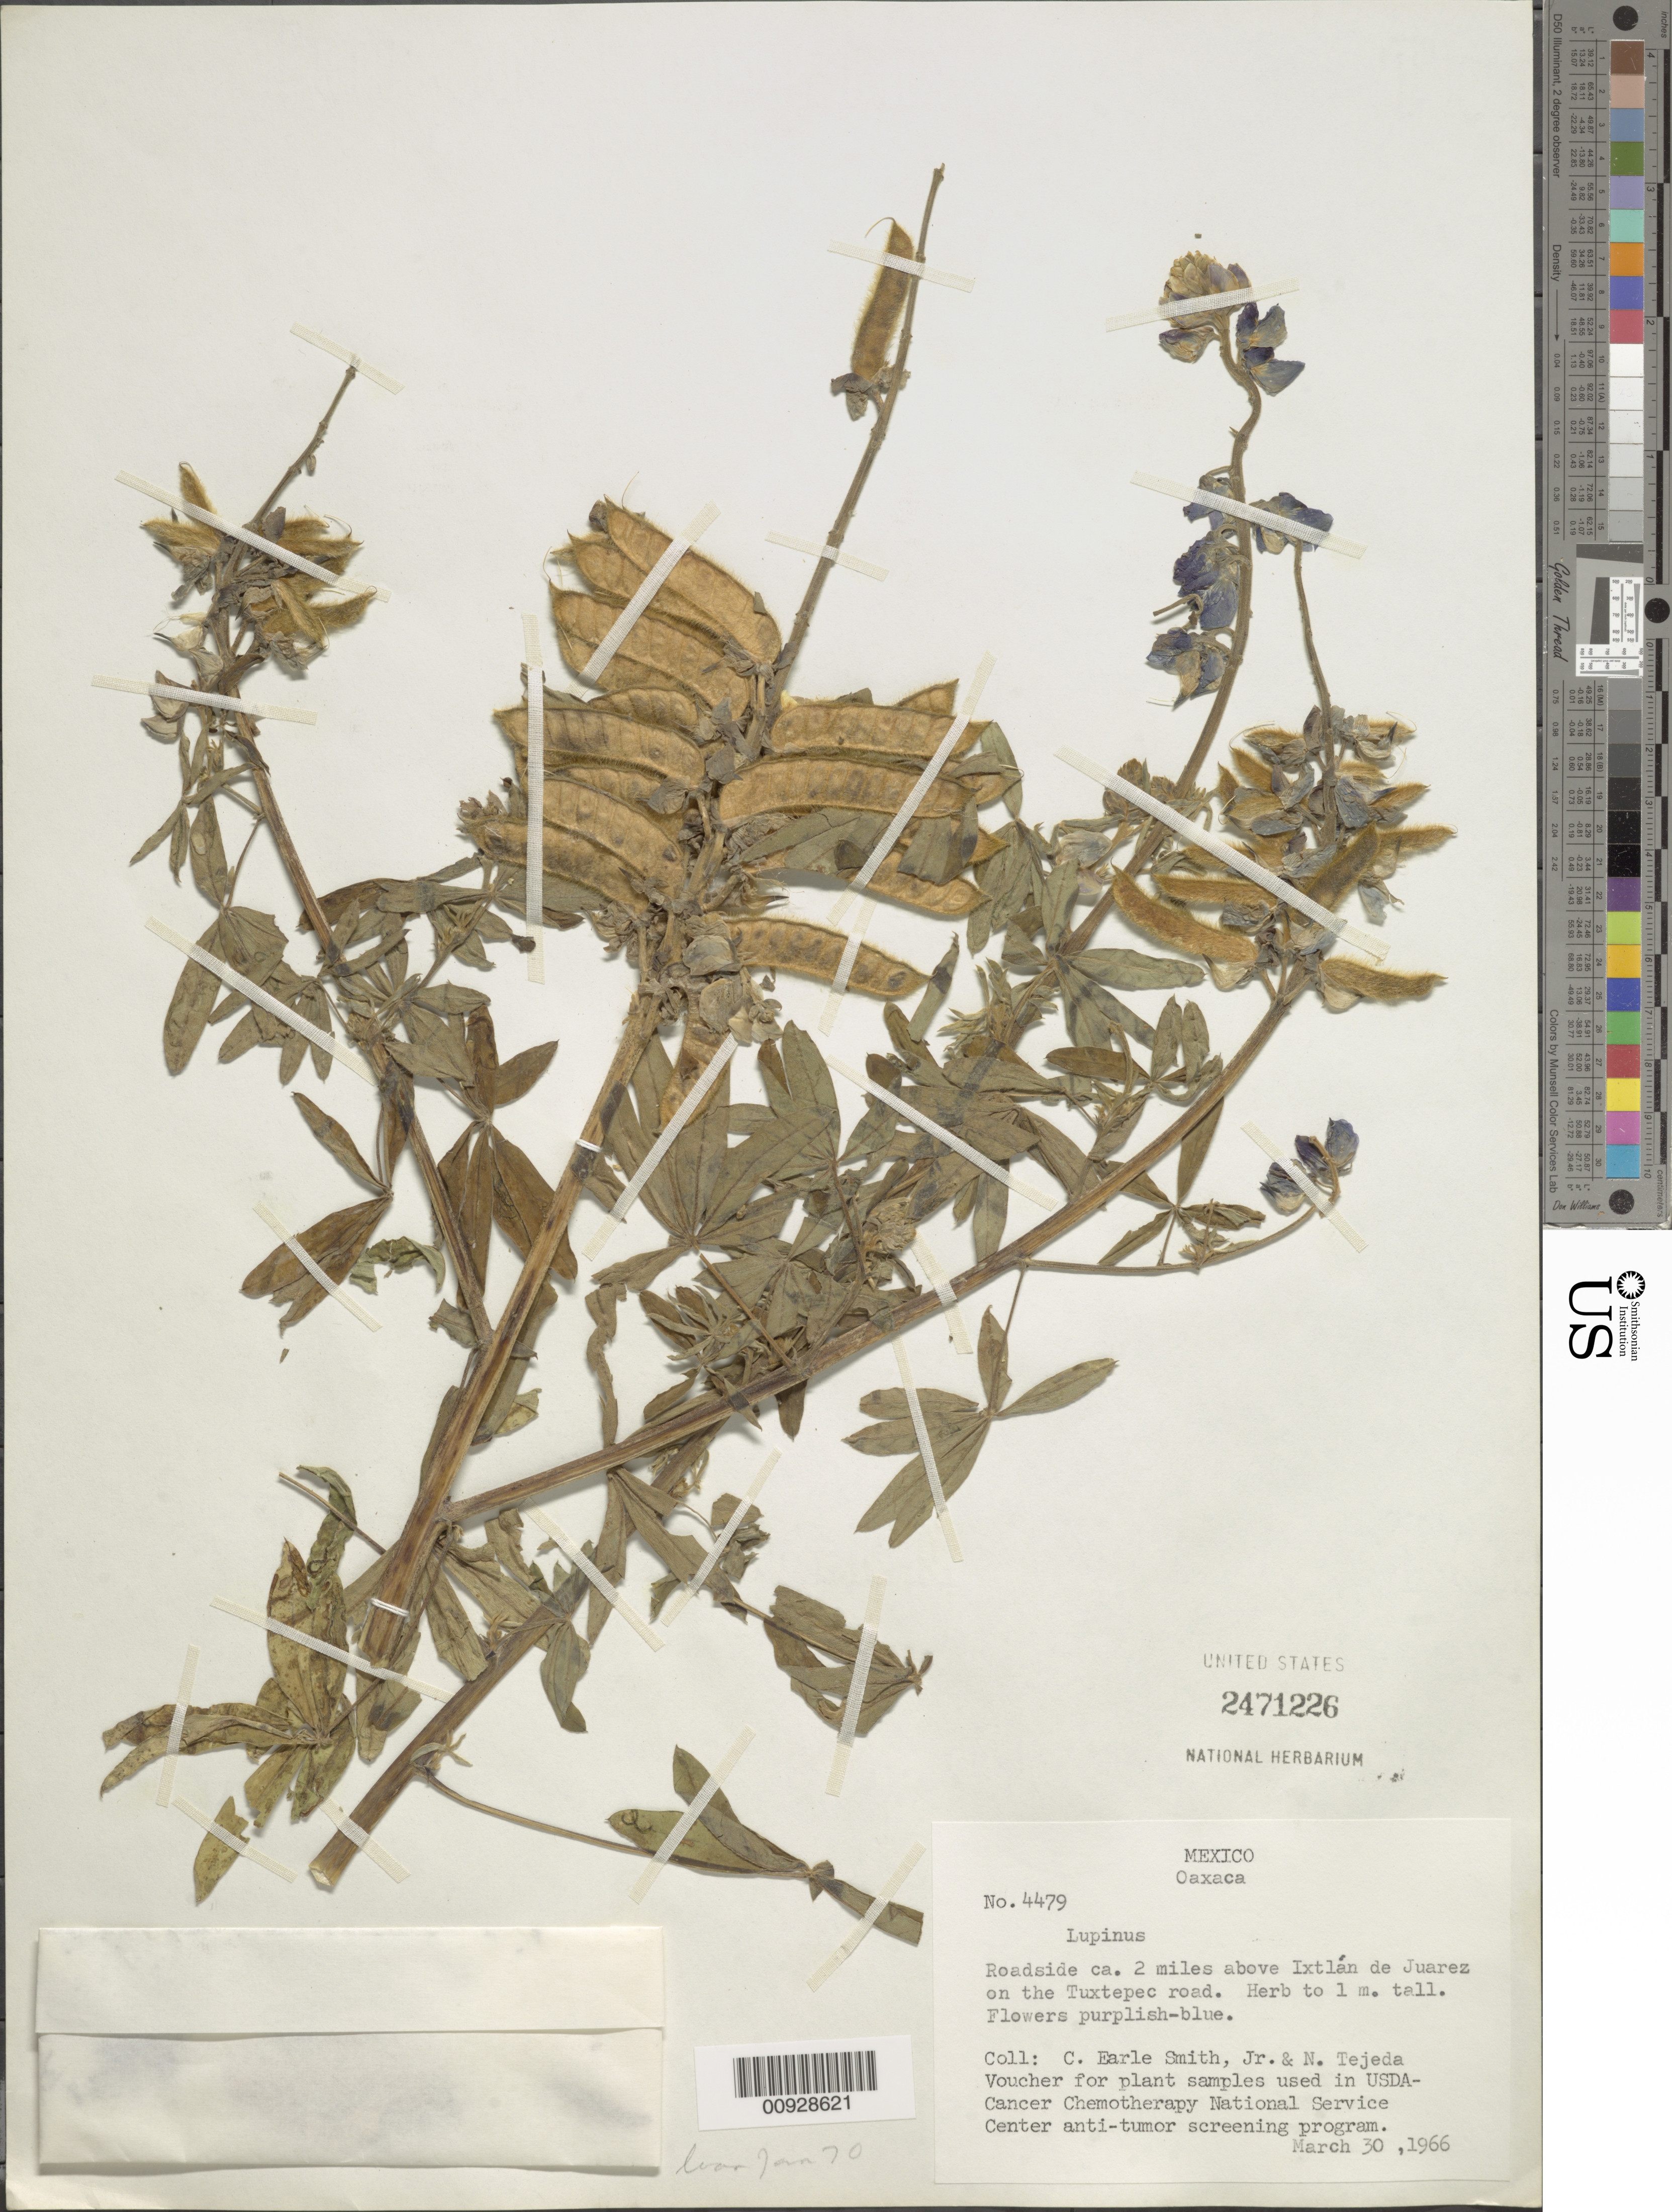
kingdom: Plantae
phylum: Tracheophyta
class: Magnoliopsida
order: Fabales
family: Fabaceae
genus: Lupinus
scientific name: Lupinus sp.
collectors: C. E. Smith Jr. & N. Tejeda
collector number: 4479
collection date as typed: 30 Mar 1966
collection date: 1966-03-30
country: Mexico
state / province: Oaxaca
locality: Roadside ca. 2 miles above Ixtlán de Juárez on the Tuxtepec road.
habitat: Roadside.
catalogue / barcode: US 2471226